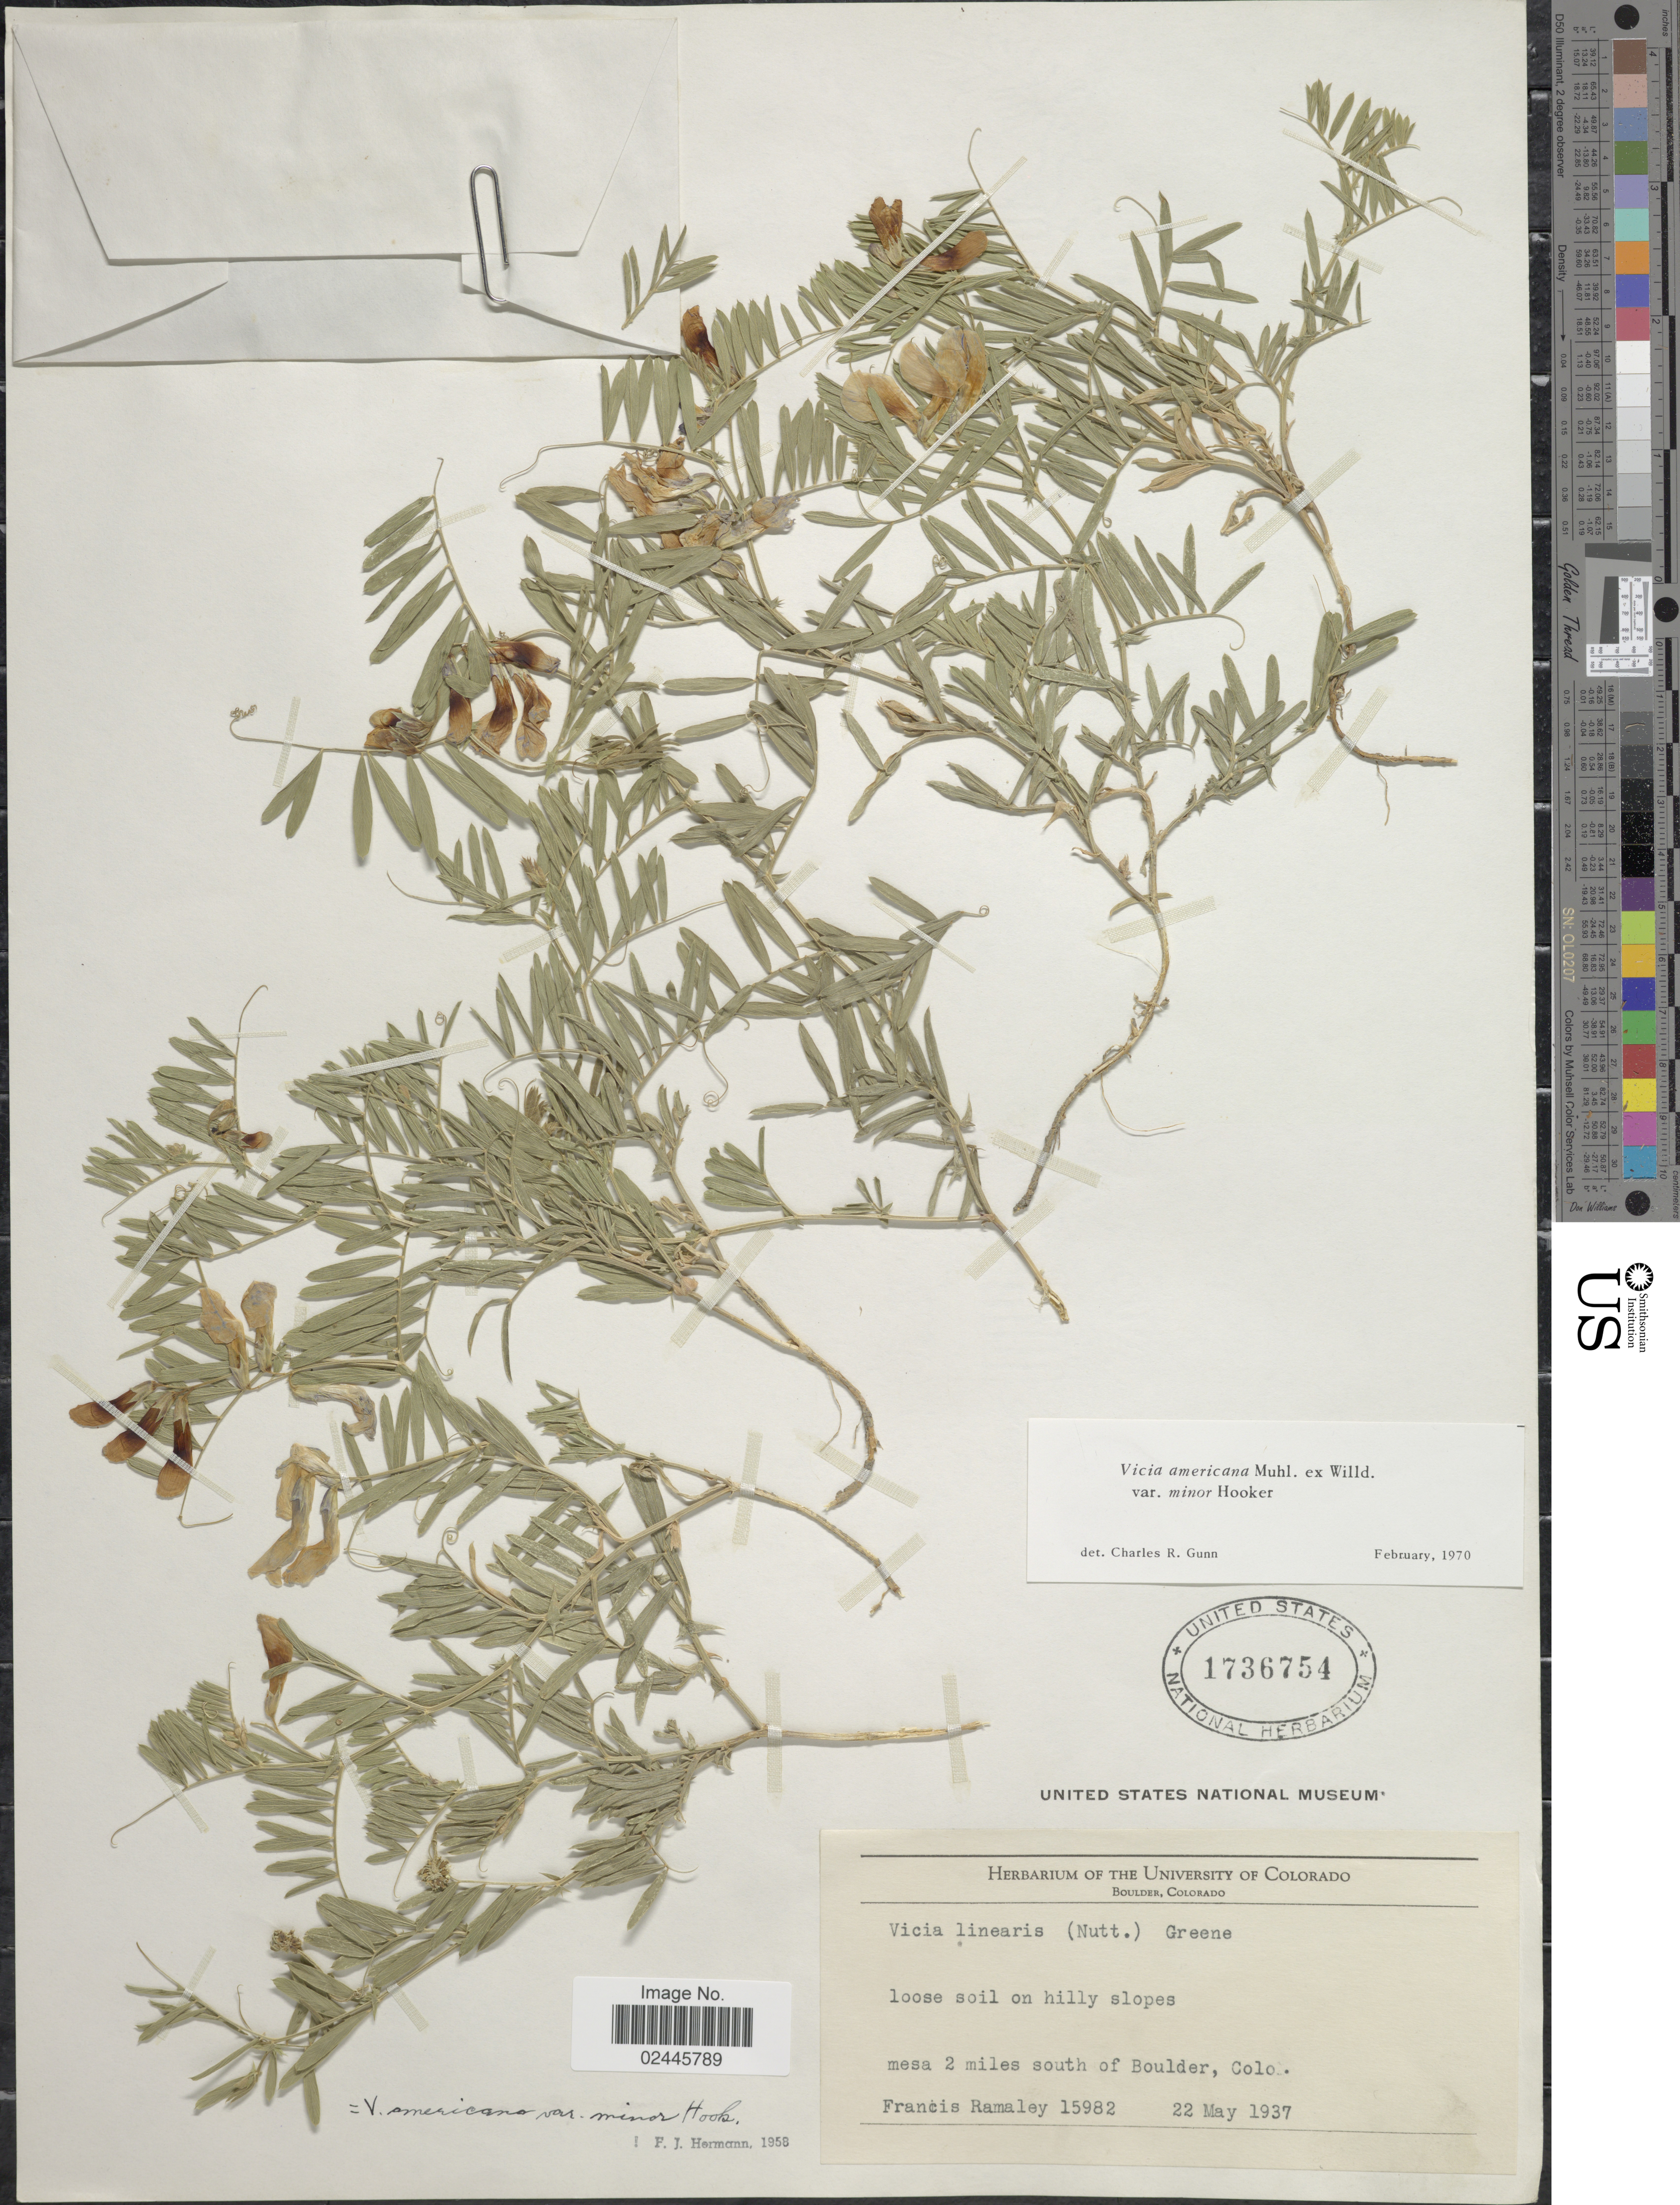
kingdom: Plantae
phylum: Tracheophyta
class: Magnoliopsida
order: Fabales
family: Fabaceae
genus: Vicia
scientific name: Vicia americana var. minor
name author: Hook.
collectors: F. Ramaley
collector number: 15982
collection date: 1937-05-22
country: United States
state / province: Colorado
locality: Mesa 2 miles south of Boulder, Colo.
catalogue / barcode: US 1736754